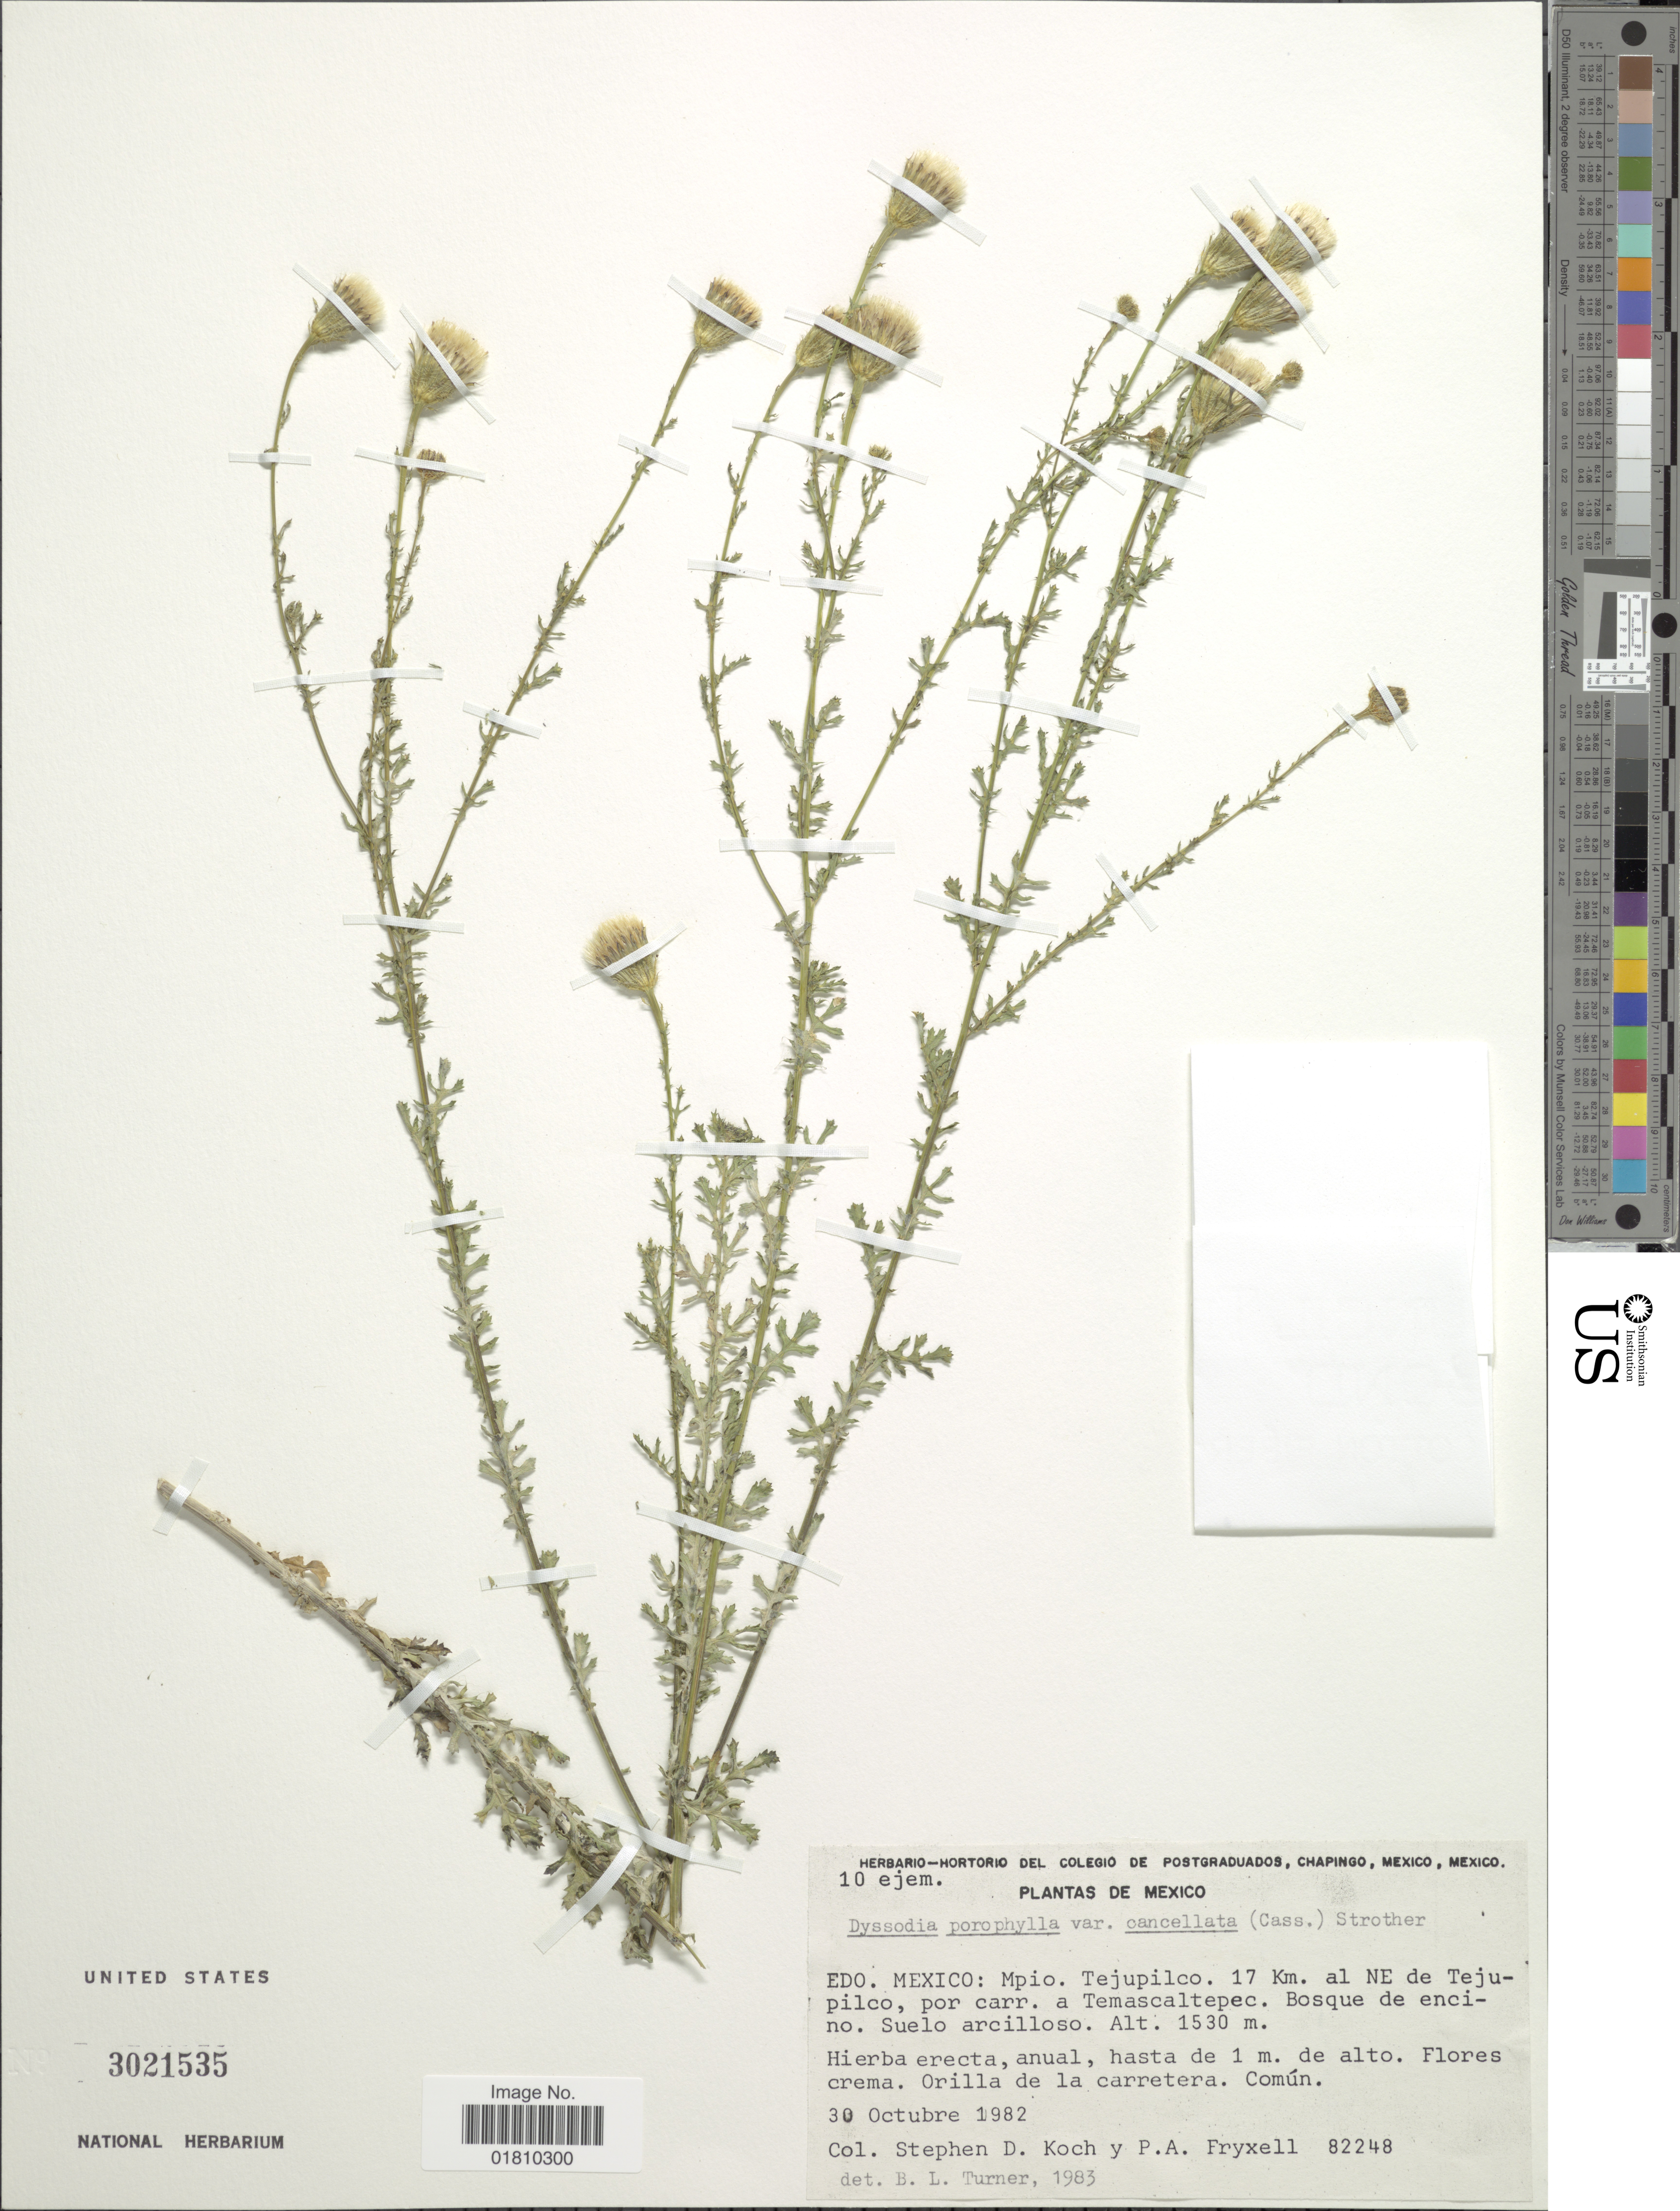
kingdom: Plantae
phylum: Tracheophyta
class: Magnoliopsida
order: Asterales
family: Asteraceae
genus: Adenophyllum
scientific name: Adenophyllum porophyllum var. cancellatum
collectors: S. D. Koch & P. A. Fryxell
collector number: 82248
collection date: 1982-10-30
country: Mexico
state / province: México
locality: Mpio. Tejupilco, 17 km. al NE de Tejupilco, por carr. a Temascaltepec, bosque de encino, Suelo arcilloso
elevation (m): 1530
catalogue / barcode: US 3021535